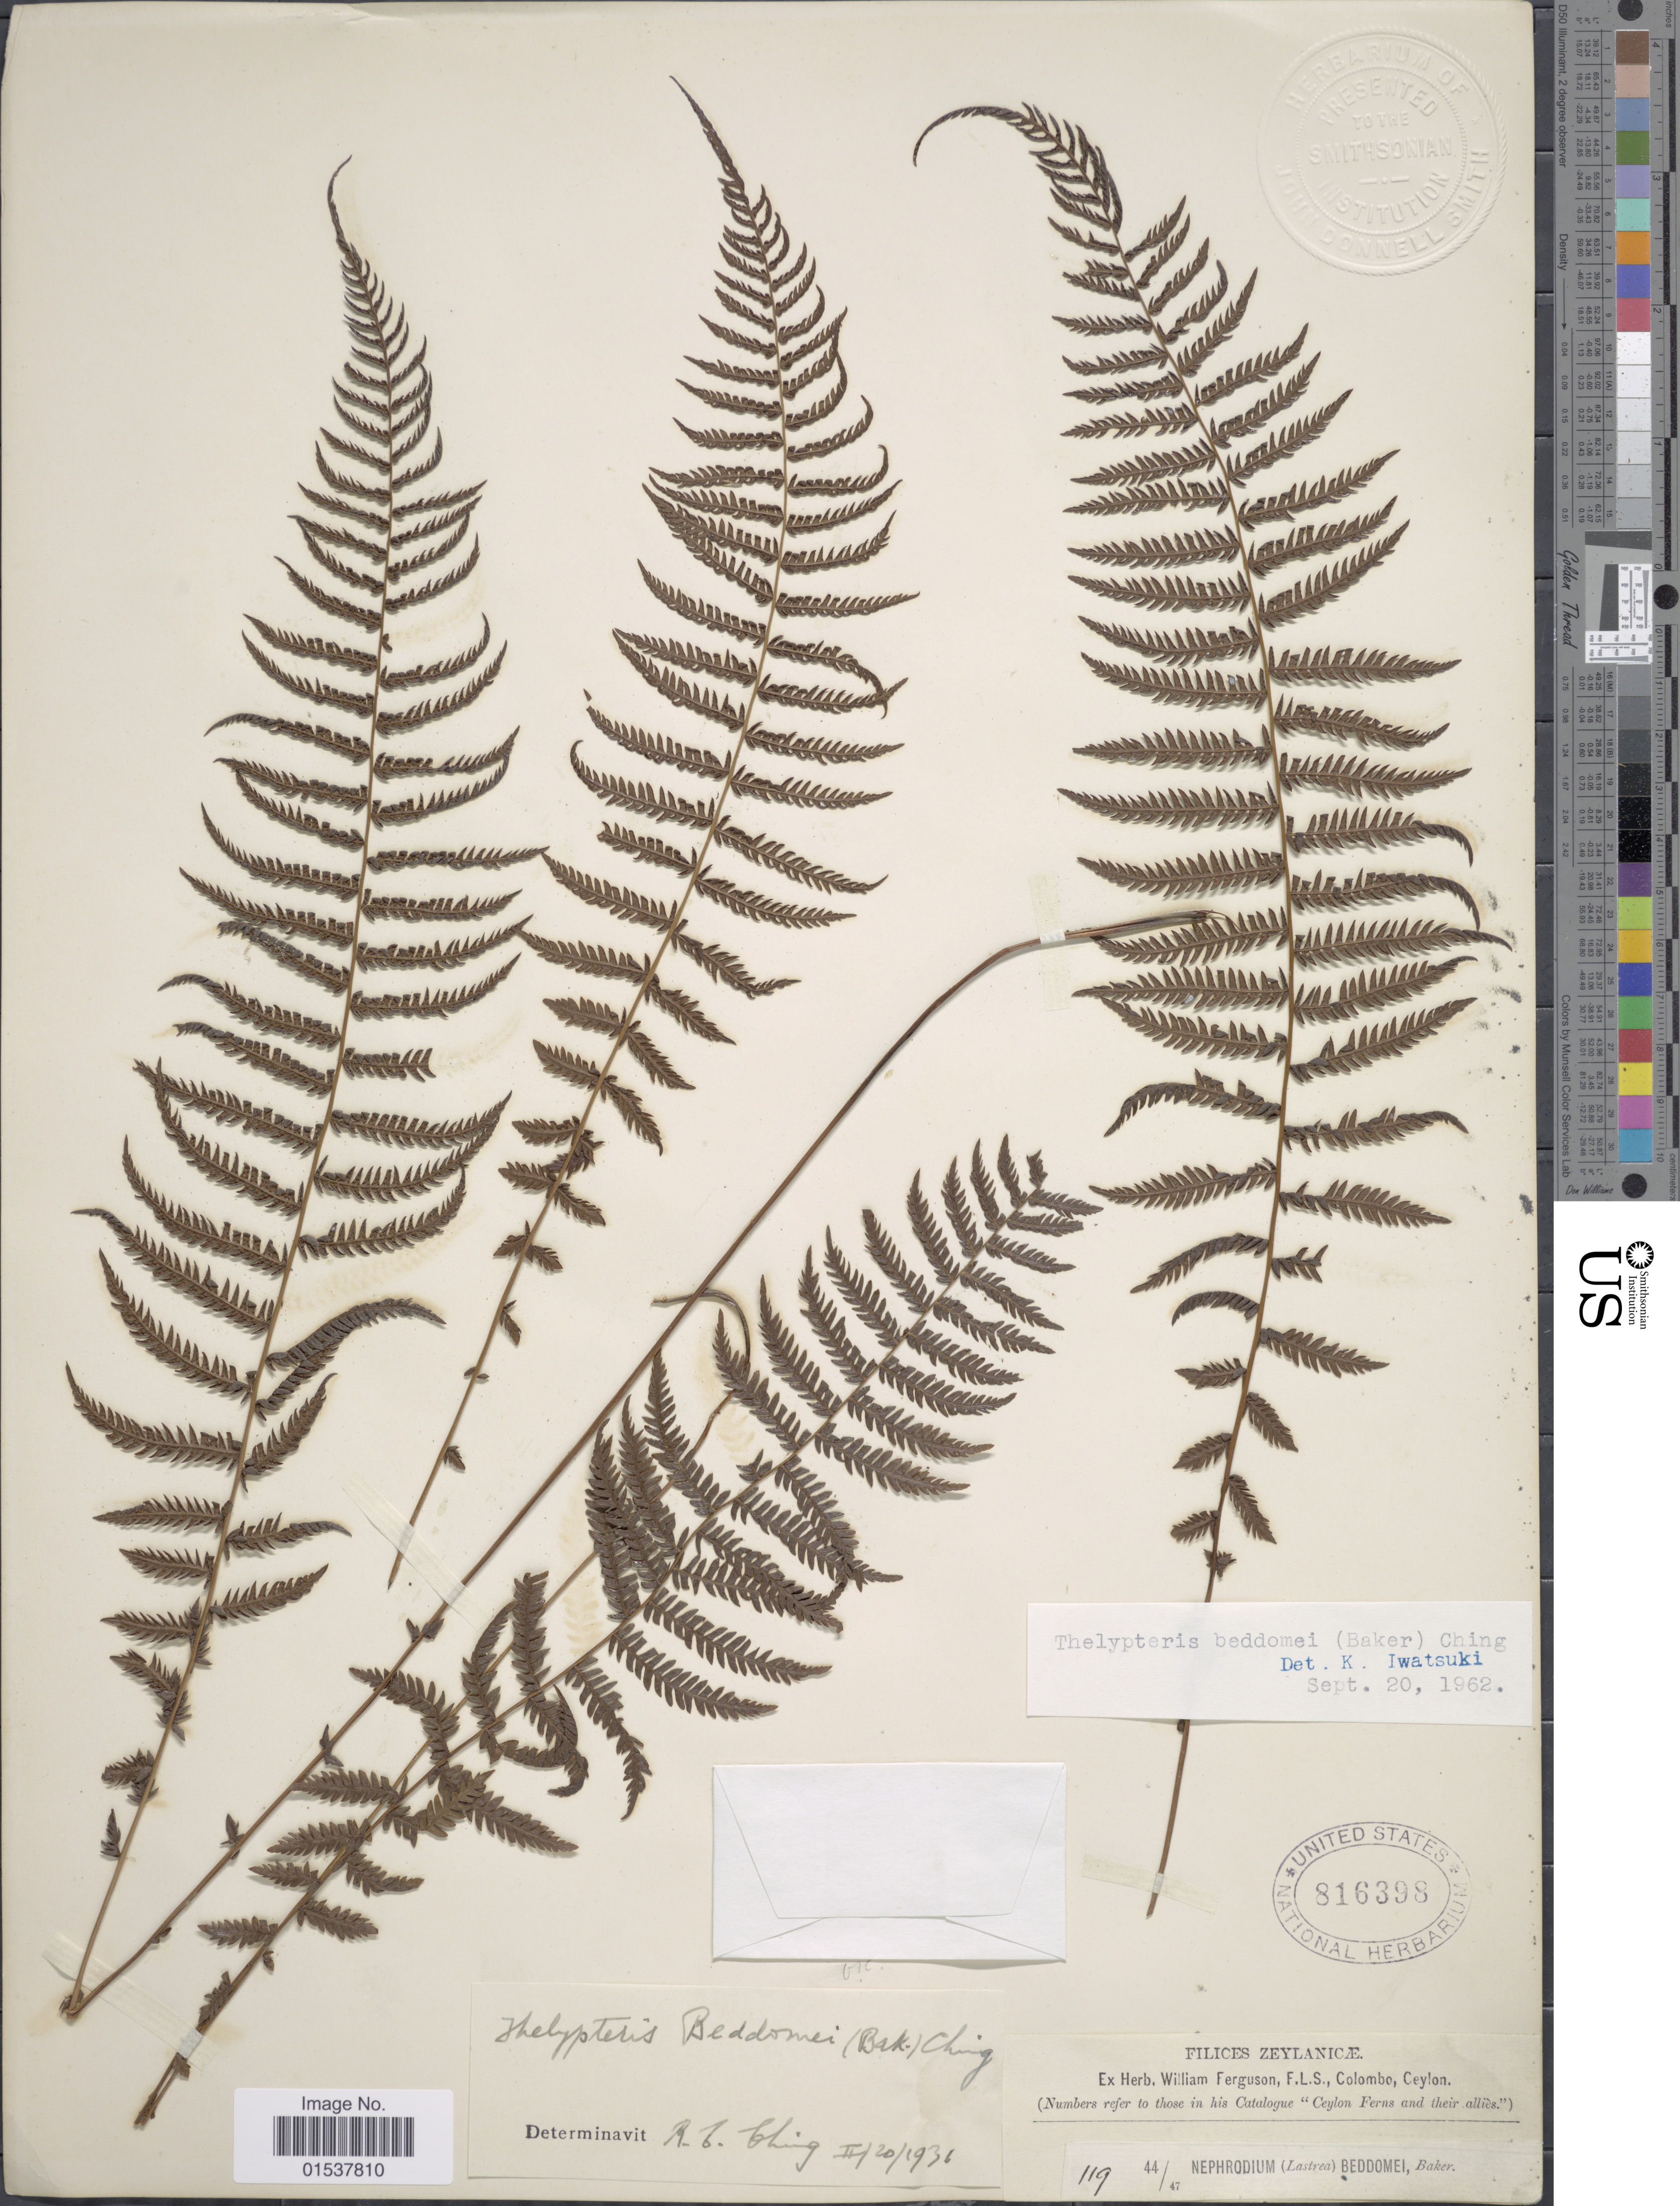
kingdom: Plantae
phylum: Tracheophyta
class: Polypodiopsida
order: Polypodiales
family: Thelypteridaceae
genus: Parathelypteris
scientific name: Parathelypteris beddomei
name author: (Baker) Ching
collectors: ex herb. W. Ferguson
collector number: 119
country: Sri Lanka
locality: Zeylanicae, Ceylon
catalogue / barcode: US 816398